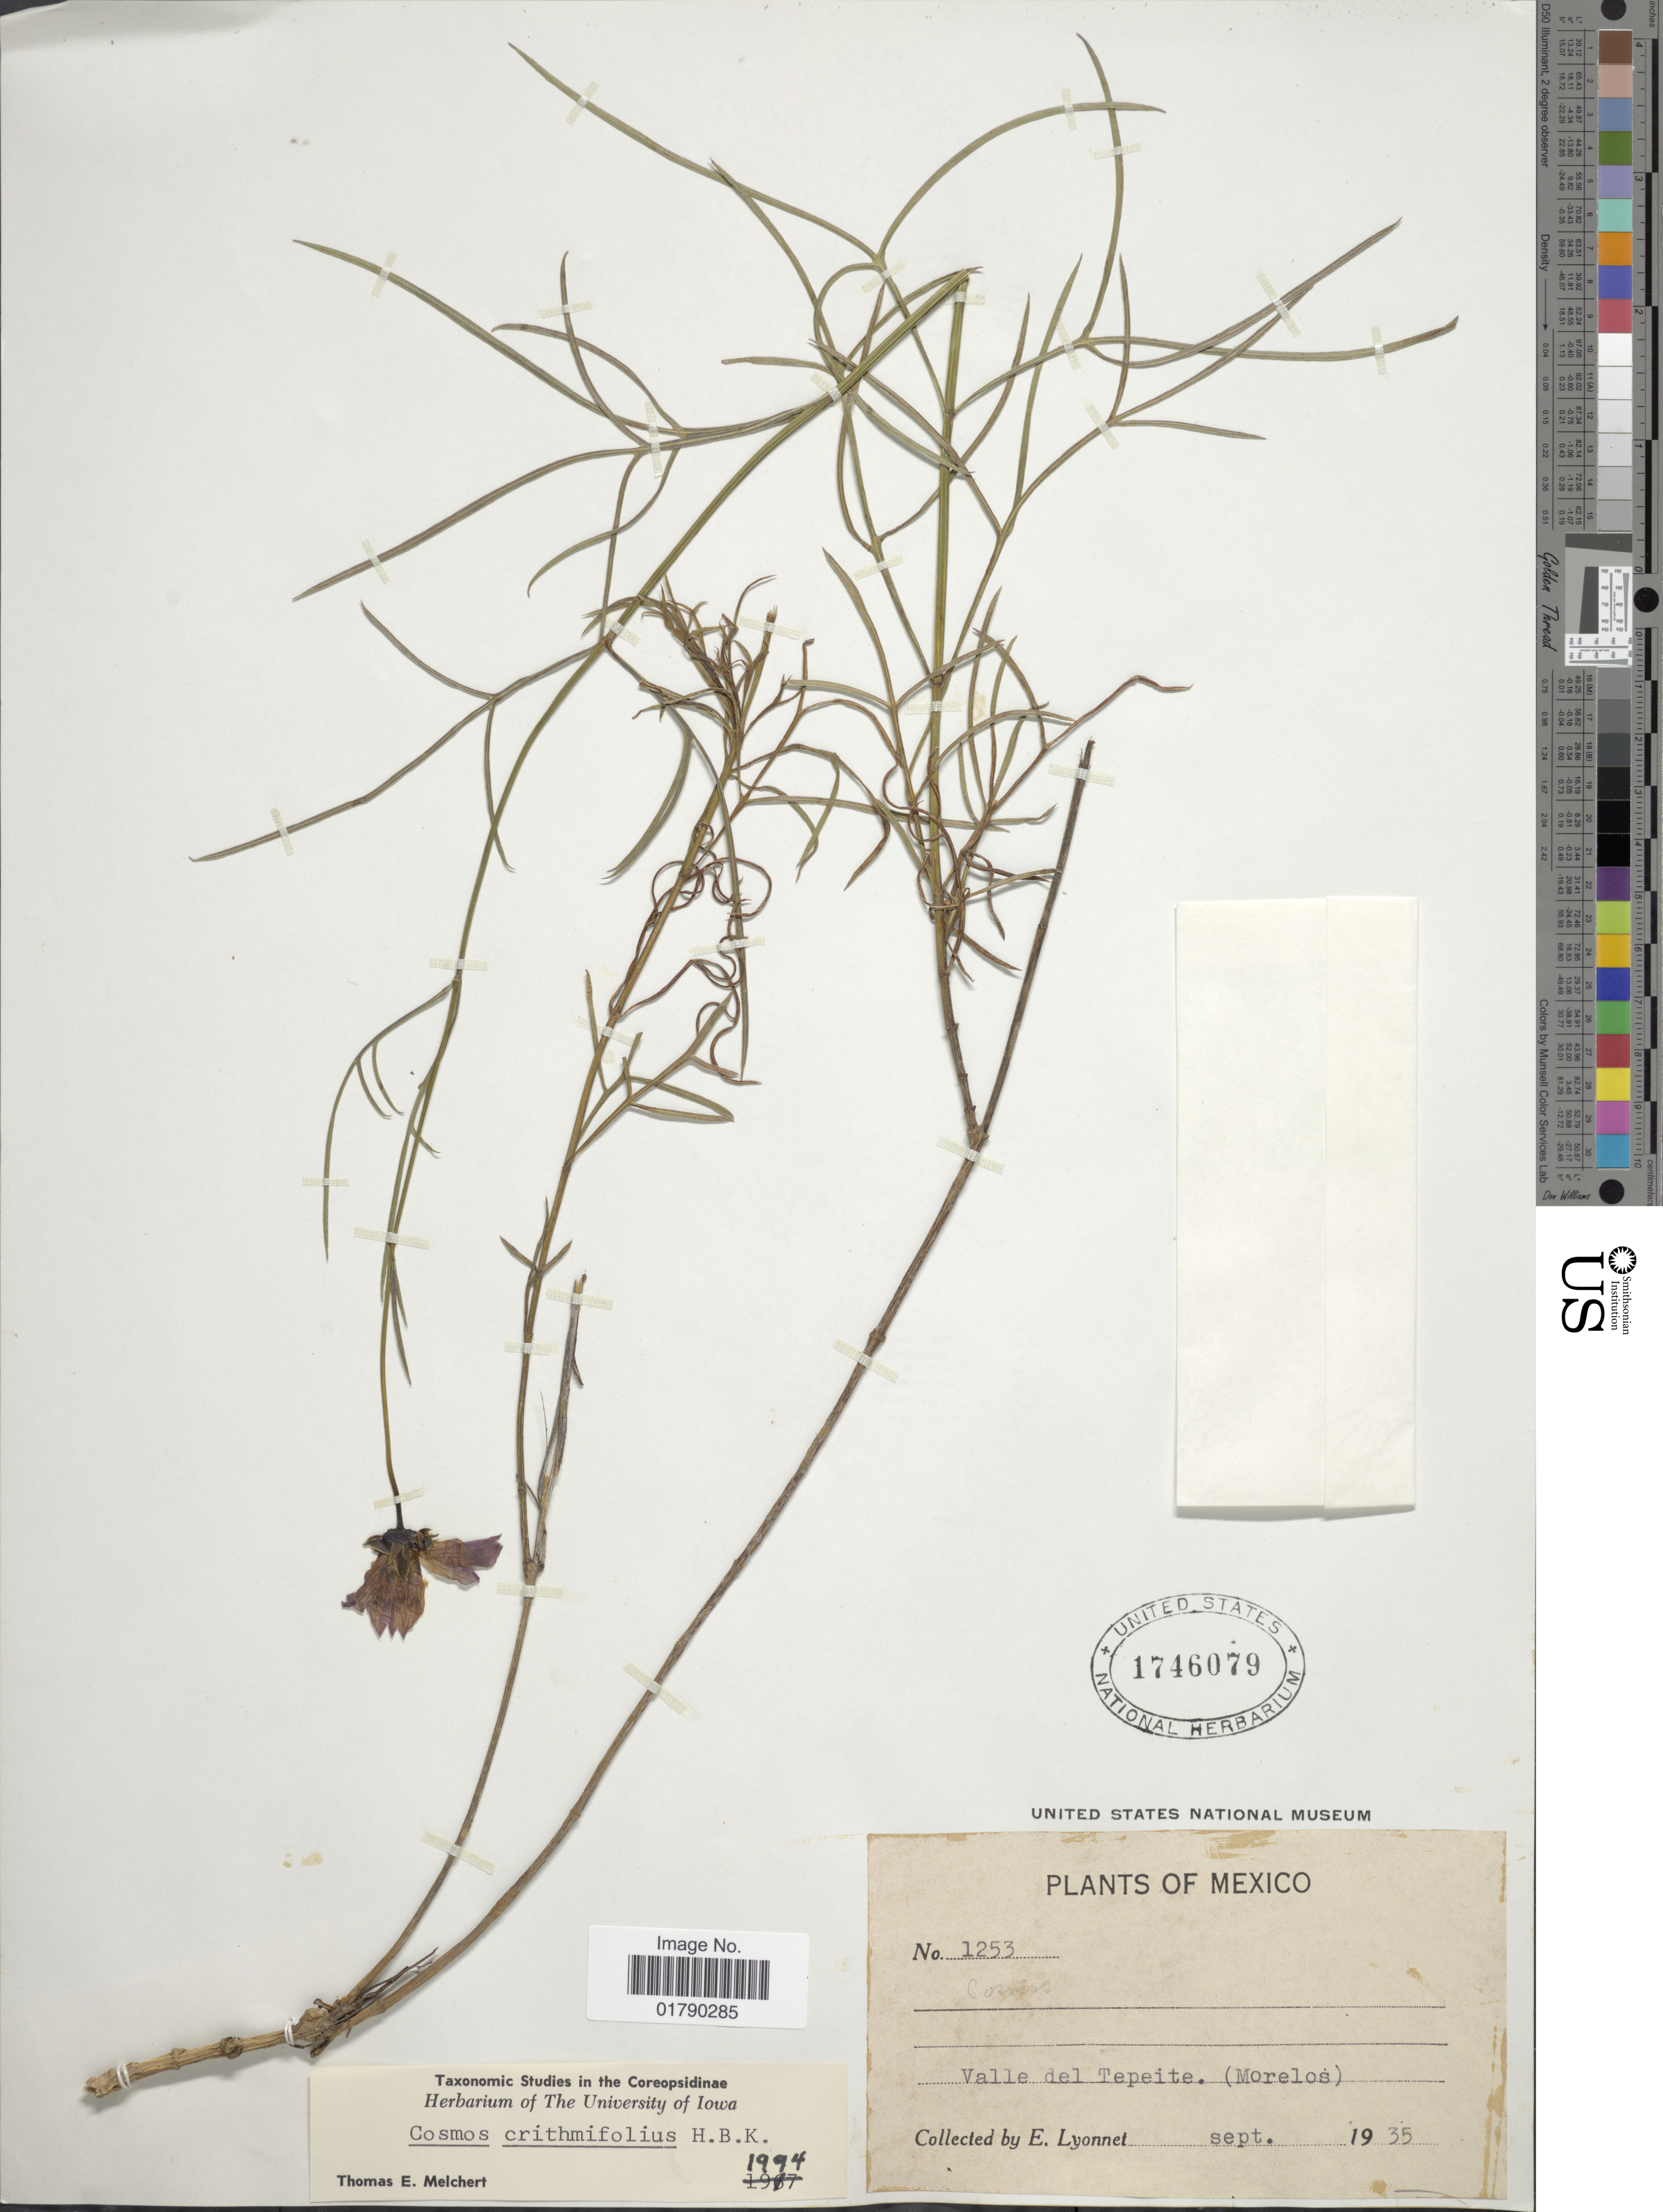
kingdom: Plantae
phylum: Tracheophyta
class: Magnoliopsida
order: Asterales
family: Asteraceae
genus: Cosmos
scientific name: Cosmos crithmifolius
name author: Kunth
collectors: E. Lyonnet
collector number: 1253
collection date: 1935-09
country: Mexico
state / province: Morelos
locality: Valle de Tapeite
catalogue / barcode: US 1746079